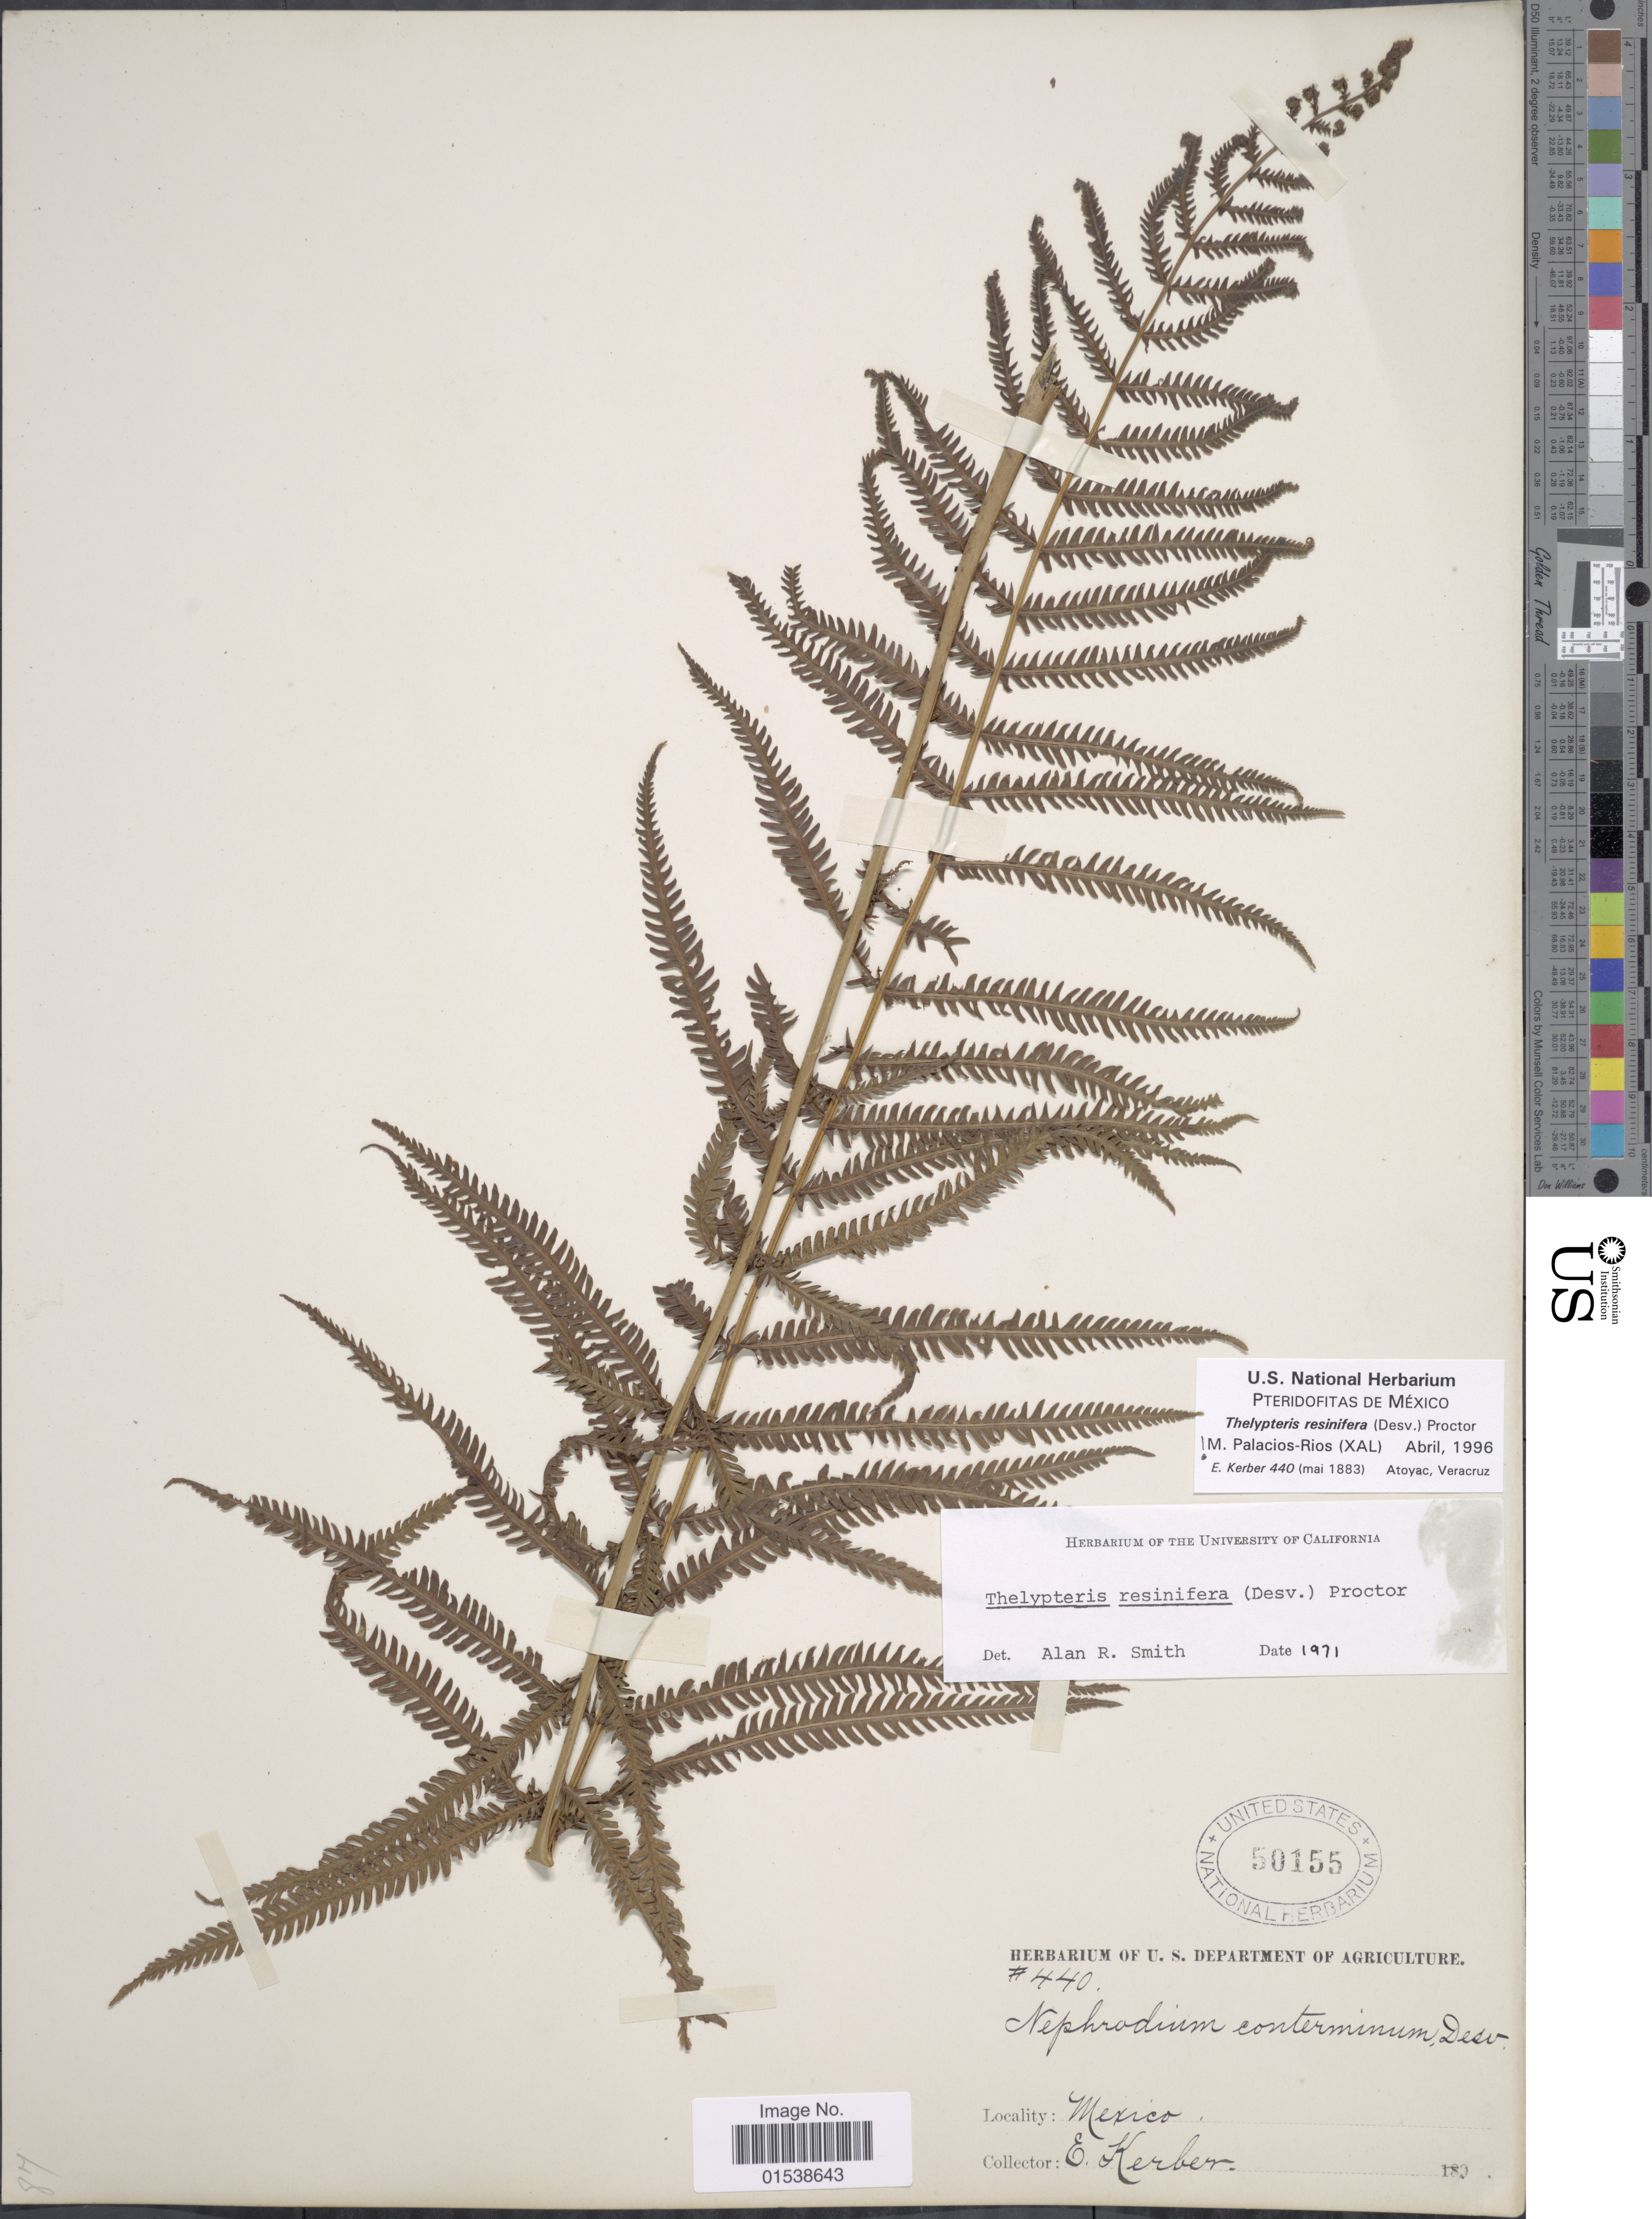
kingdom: Plantae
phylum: Tracheophyta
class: Polypodiopsida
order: Polypodiales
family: Thelypteridaceae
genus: Amauropelta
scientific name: Amauropelta resinifera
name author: (Desv.) Pic. Serm.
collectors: E. Kerber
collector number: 440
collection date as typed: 189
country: Mexico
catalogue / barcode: US 50155